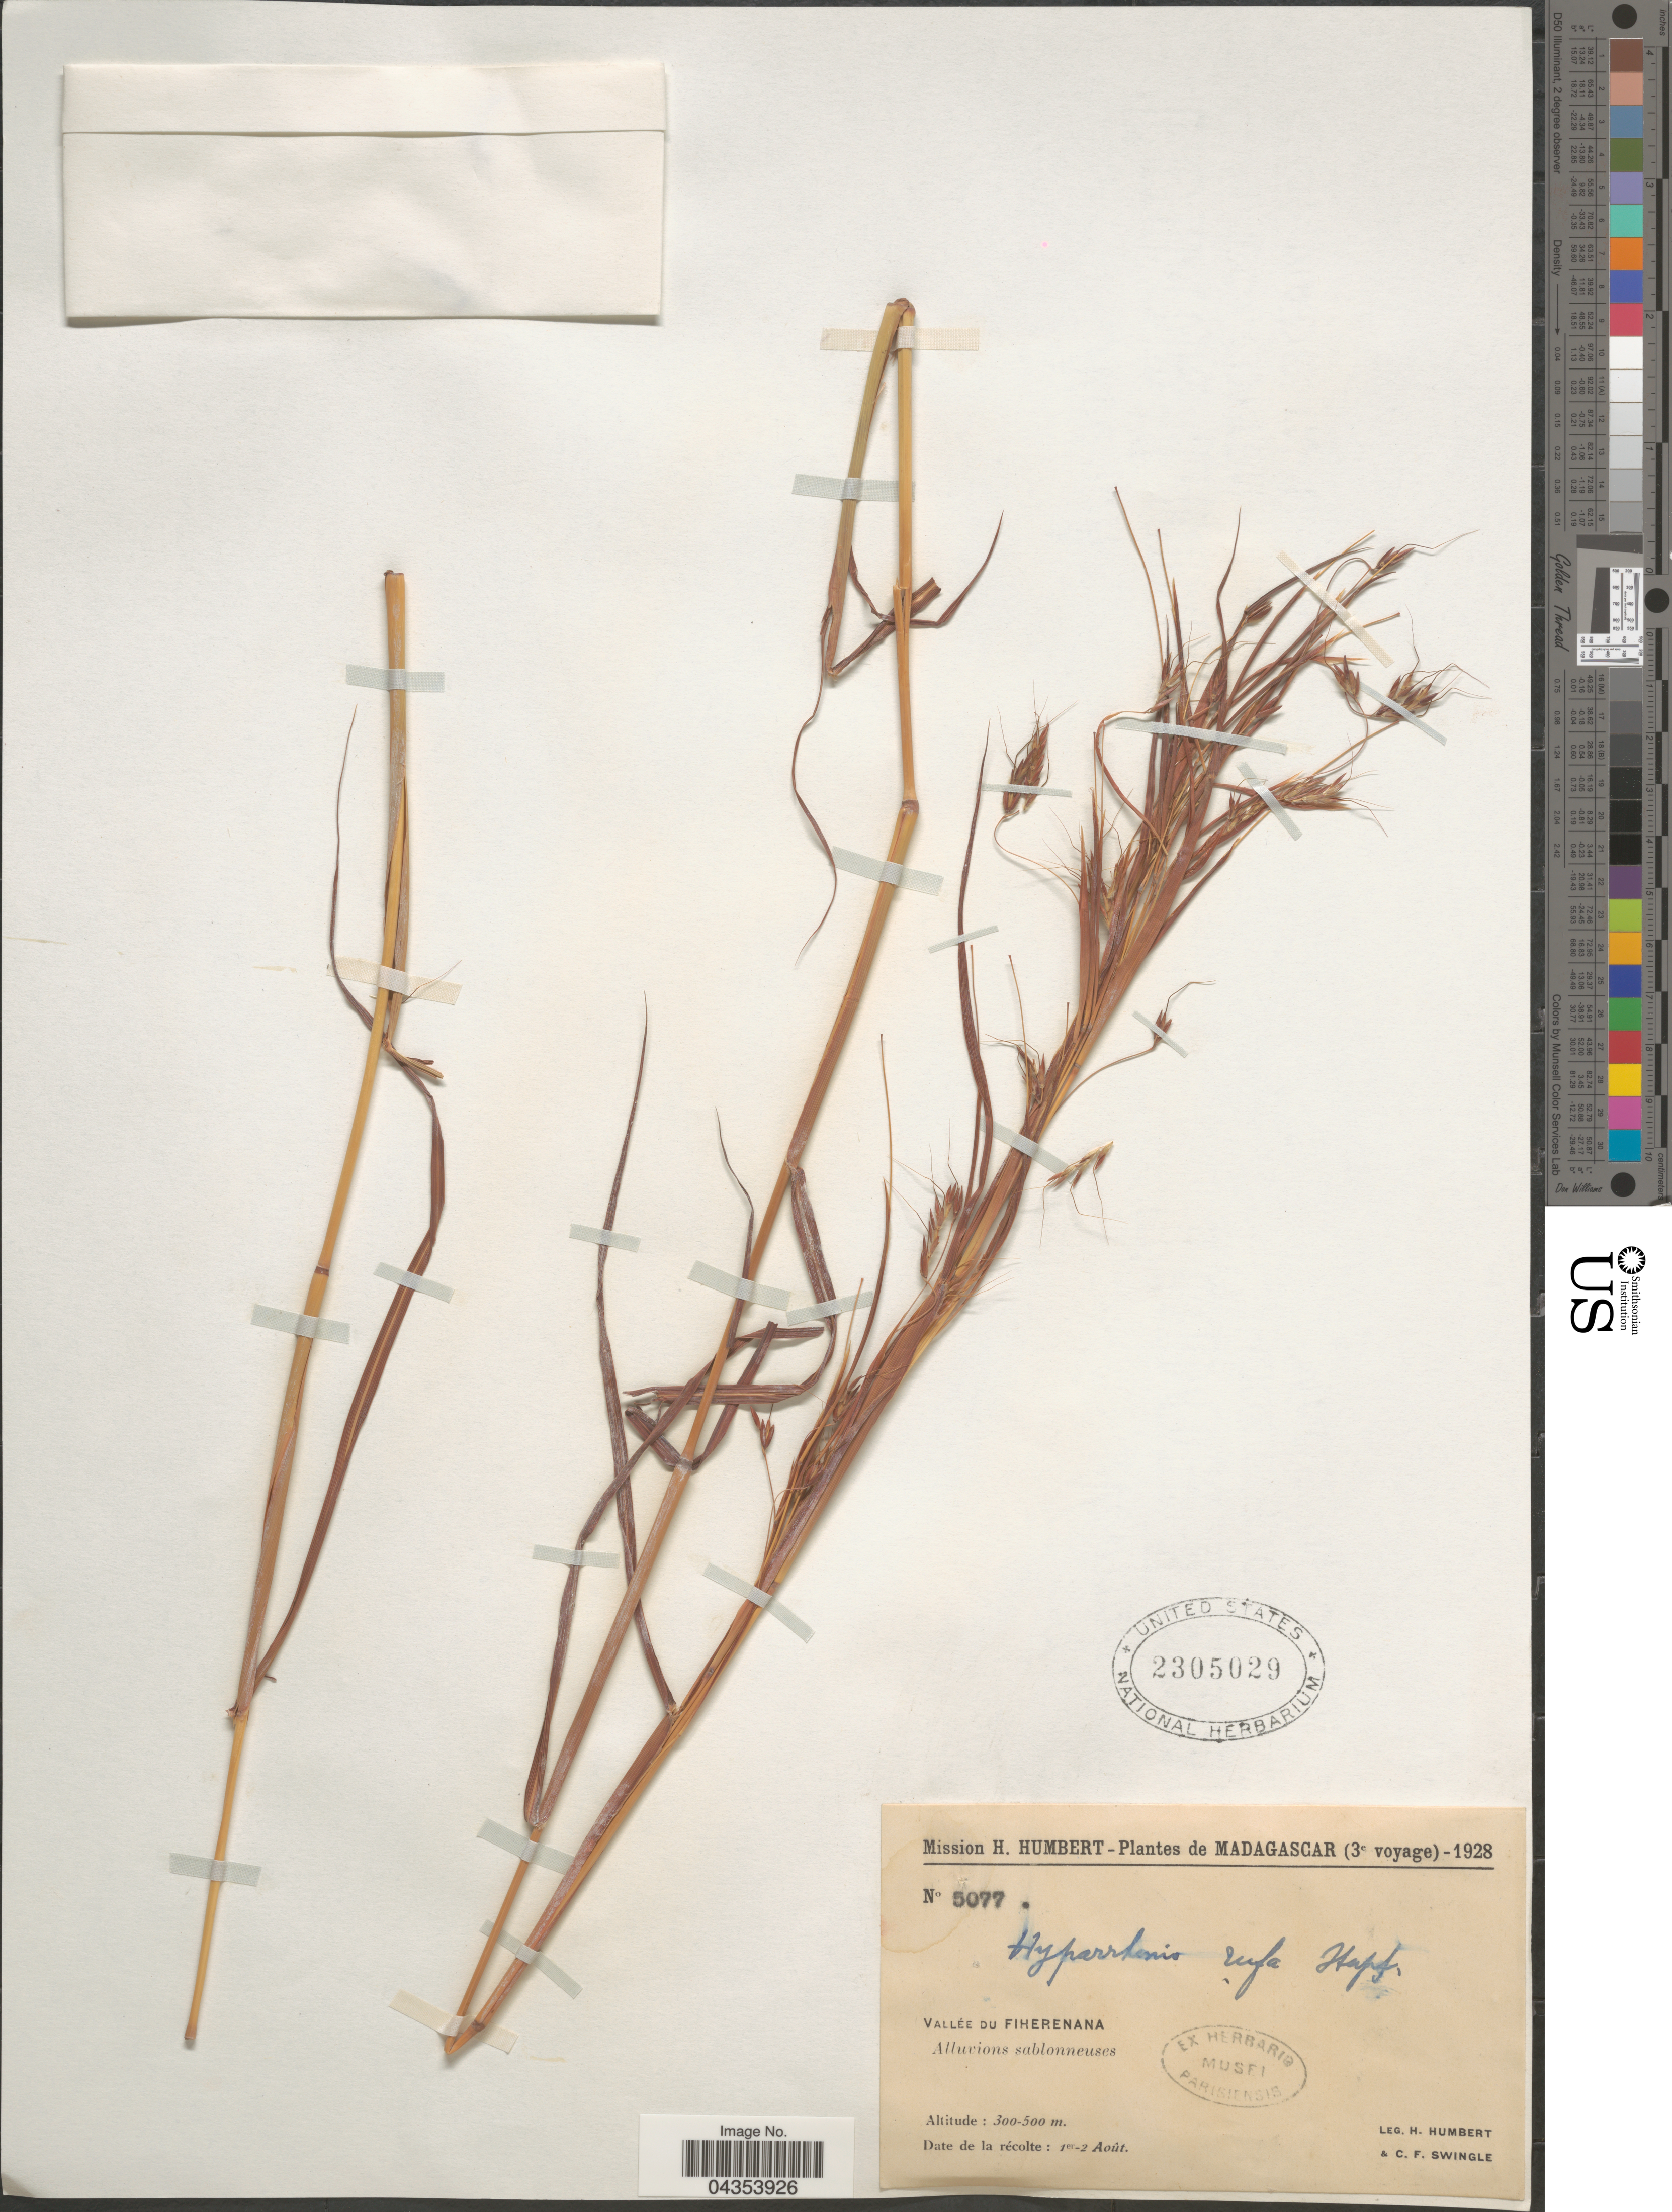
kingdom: Plantae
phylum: Tracheophyta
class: Liliopsida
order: Poales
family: Poaceae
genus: Hyparrhenia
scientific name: Hyparrhenia rufa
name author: (Nees) Stapf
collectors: H. Humbert & C. Swingle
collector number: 5077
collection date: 1928-08-01/1928-08-02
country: Madagascar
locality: (3e voyage) - 1928. Vallée Du Fiherenana. Alluvions sablonneuses.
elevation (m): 300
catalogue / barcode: US 2305029